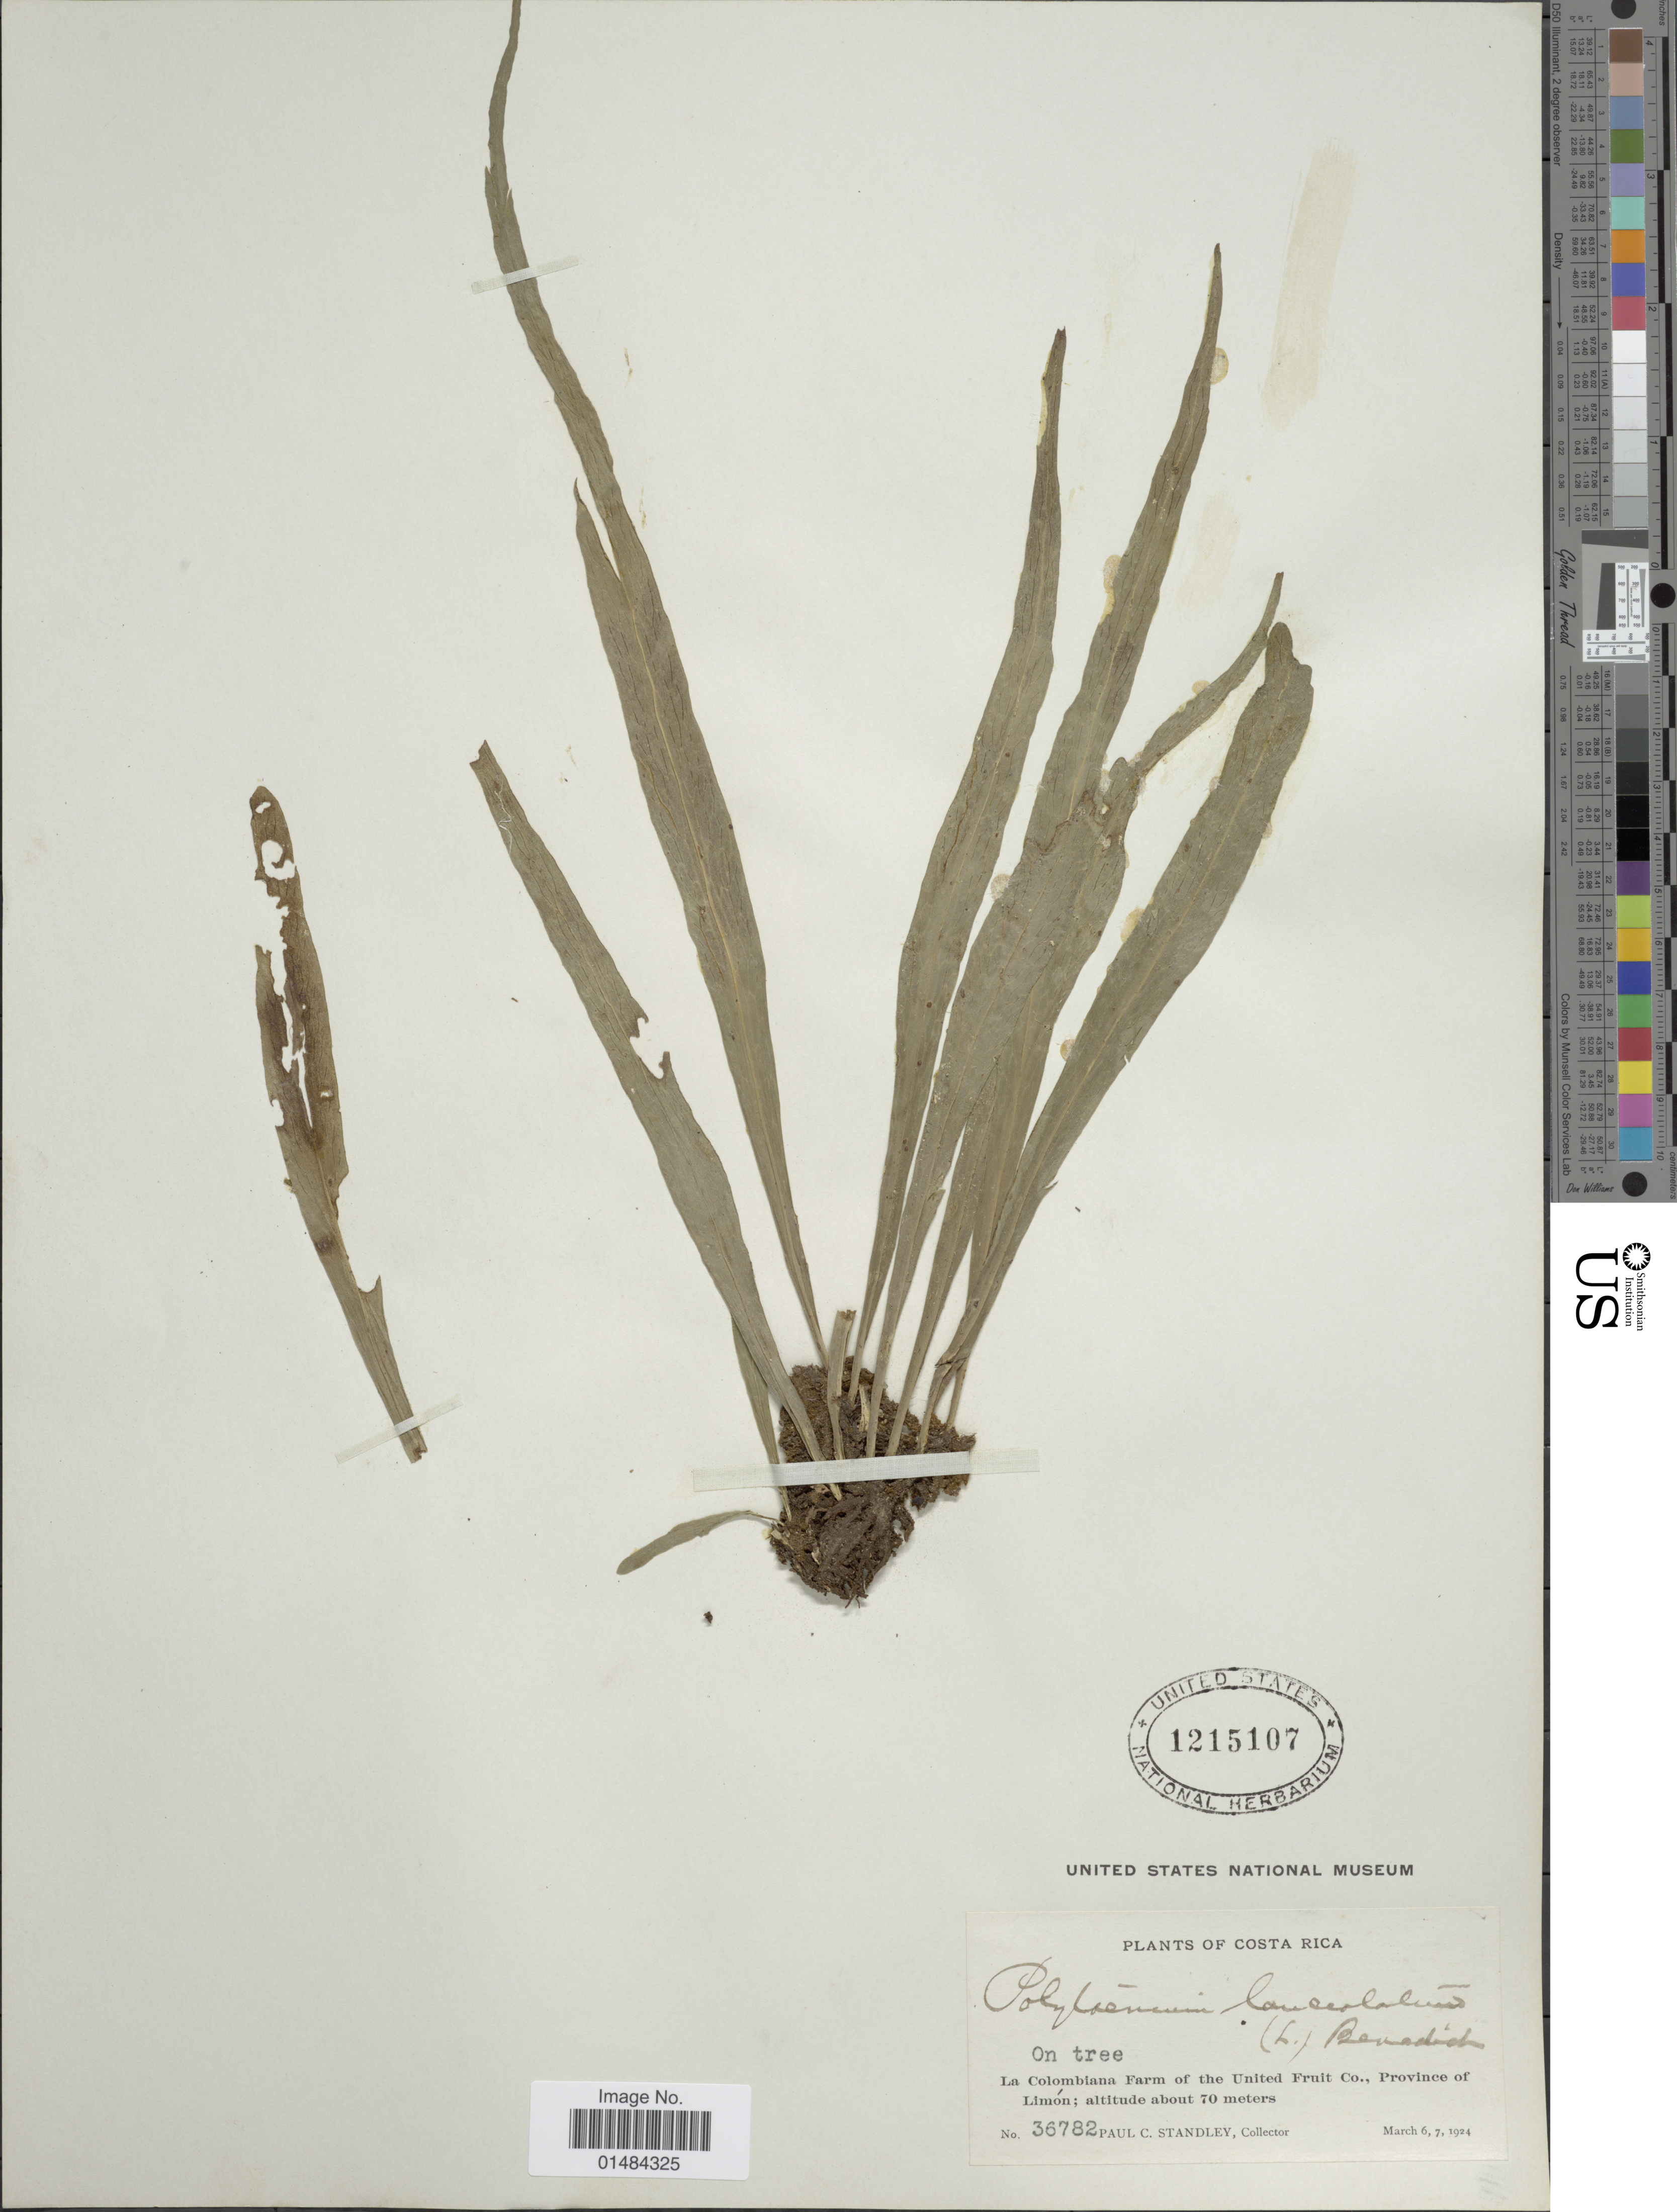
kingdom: Plantae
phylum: Tracheophyta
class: Polypodiopsida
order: Polypodiales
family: Pteridaceae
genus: Polytaenium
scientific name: Polytaenium lanceolatum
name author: (L.) Desv.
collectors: P. C. Standley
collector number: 36782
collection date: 1924-03-06/1924-03-07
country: Costa Rica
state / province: Limón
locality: Costa Rica, La Colombiana Farm of the United Fruit Co., Province of Limón.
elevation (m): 70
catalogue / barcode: US 1215107